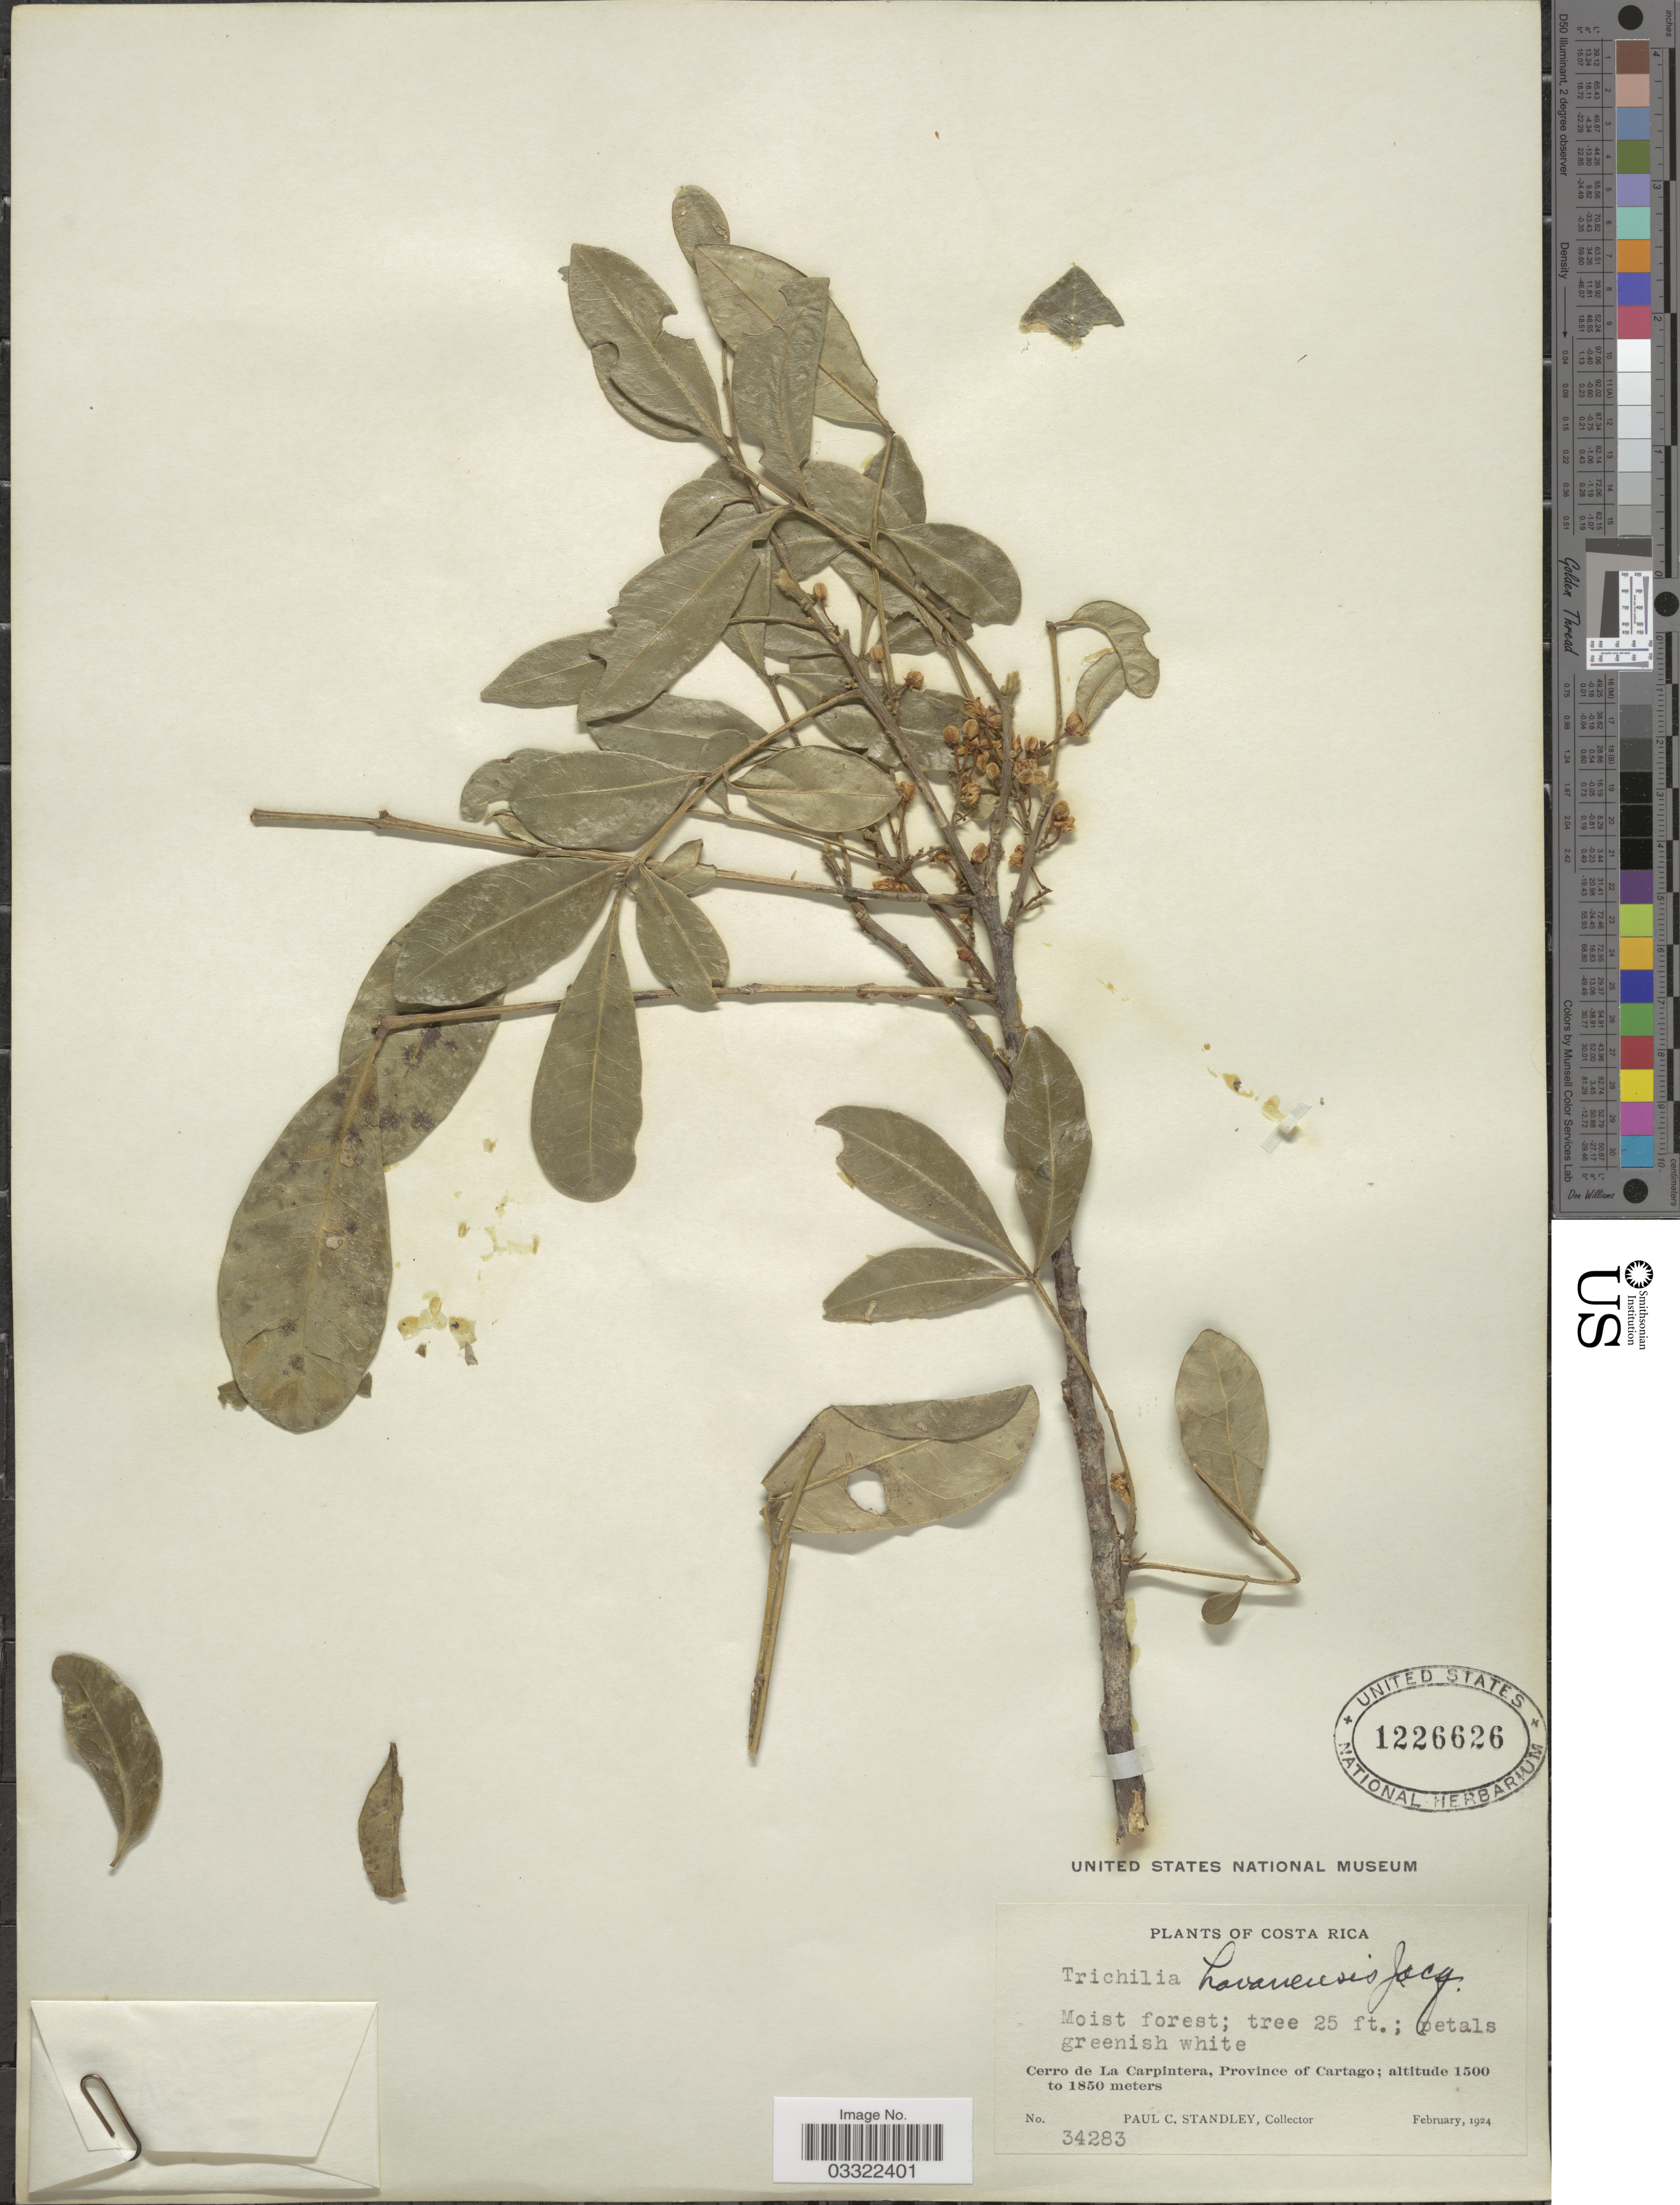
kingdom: Plantae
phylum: Tracheophyta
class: Magnoliopsida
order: Sapindales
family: Meliaceae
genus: Trichilia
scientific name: Trichilia havanensis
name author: Jacq.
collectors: P. C. Standley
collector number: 34283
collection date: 1924-02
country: Costa Rica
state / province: Cartago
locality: Cerro de La Carpintera.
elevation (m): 1500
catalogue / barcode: US 1226626